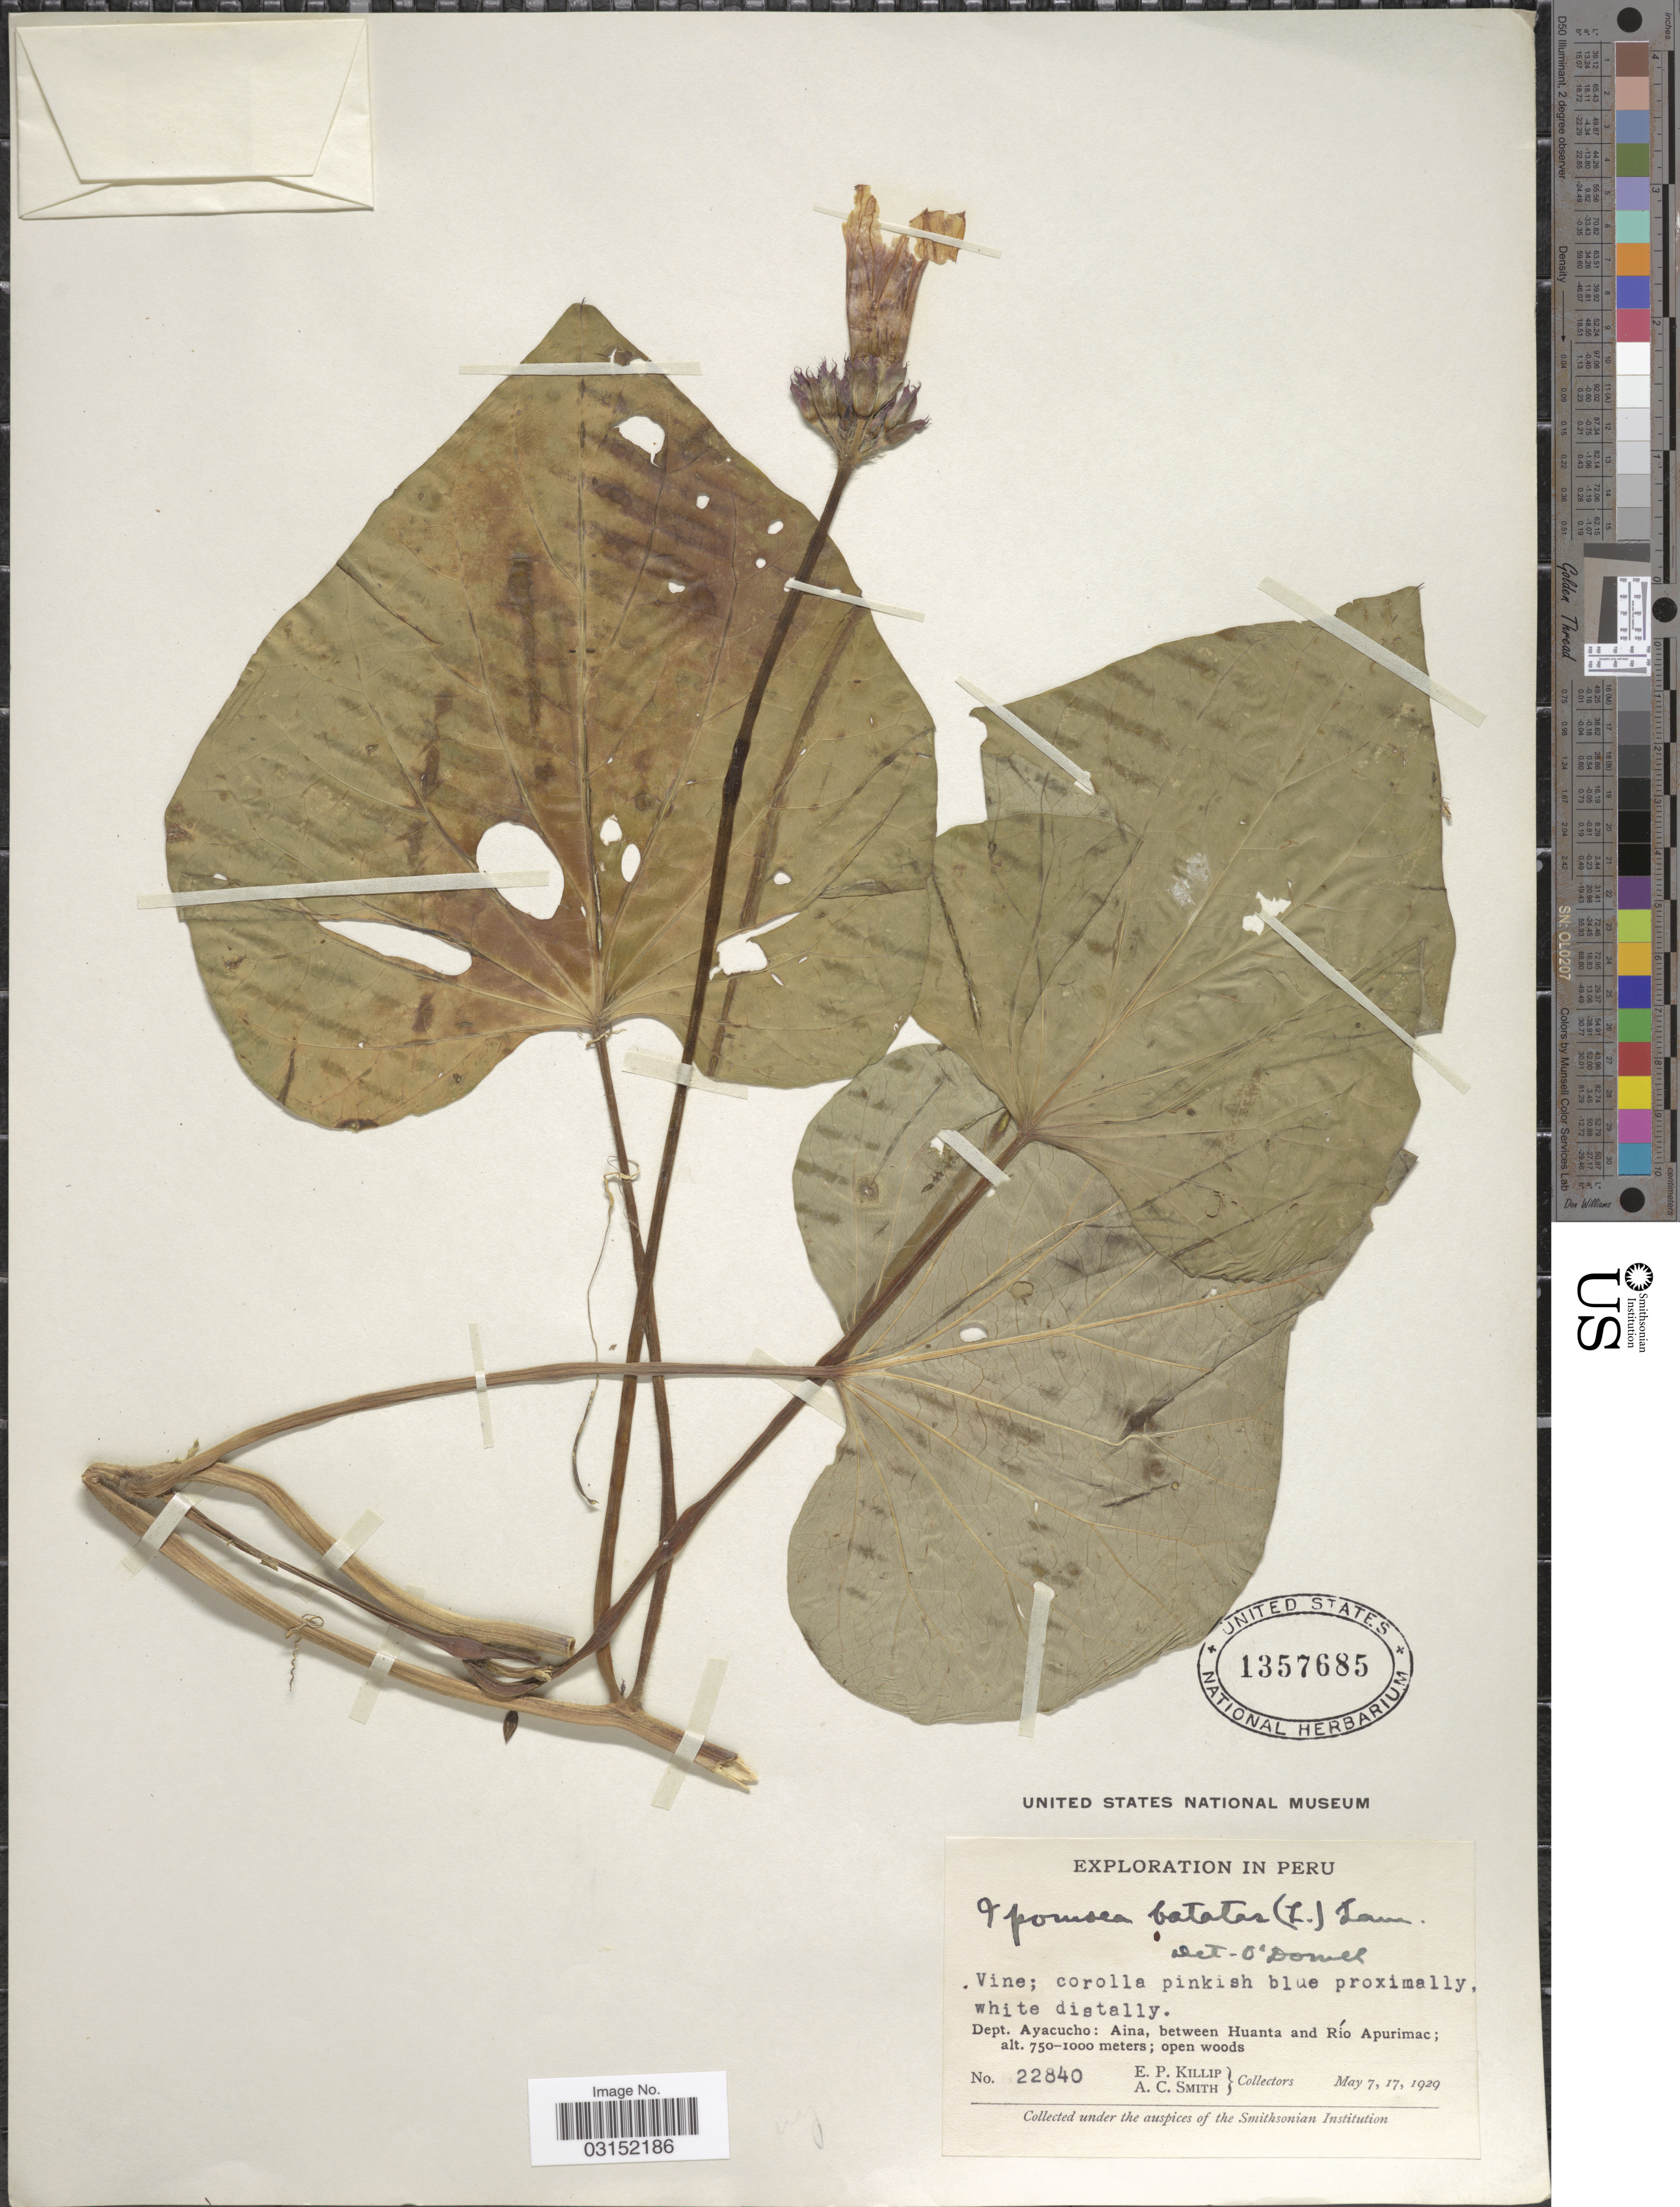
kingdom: Plantae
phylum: Tracheophyta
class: Magnoliopsida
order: Solanales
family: Convolvulaceae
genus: Ipomoea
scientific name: Ipomoea batatas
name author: (L.) Lam.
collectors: E. P. Killip & A. C. Smith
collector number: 22840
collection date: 1929-05-07/1929-05-17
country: Peru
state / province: Ayacucho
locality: Dept. Ayacucho: Aina, between Huanta and Rio Apurimac.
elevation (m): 750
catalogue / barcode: US 1357685